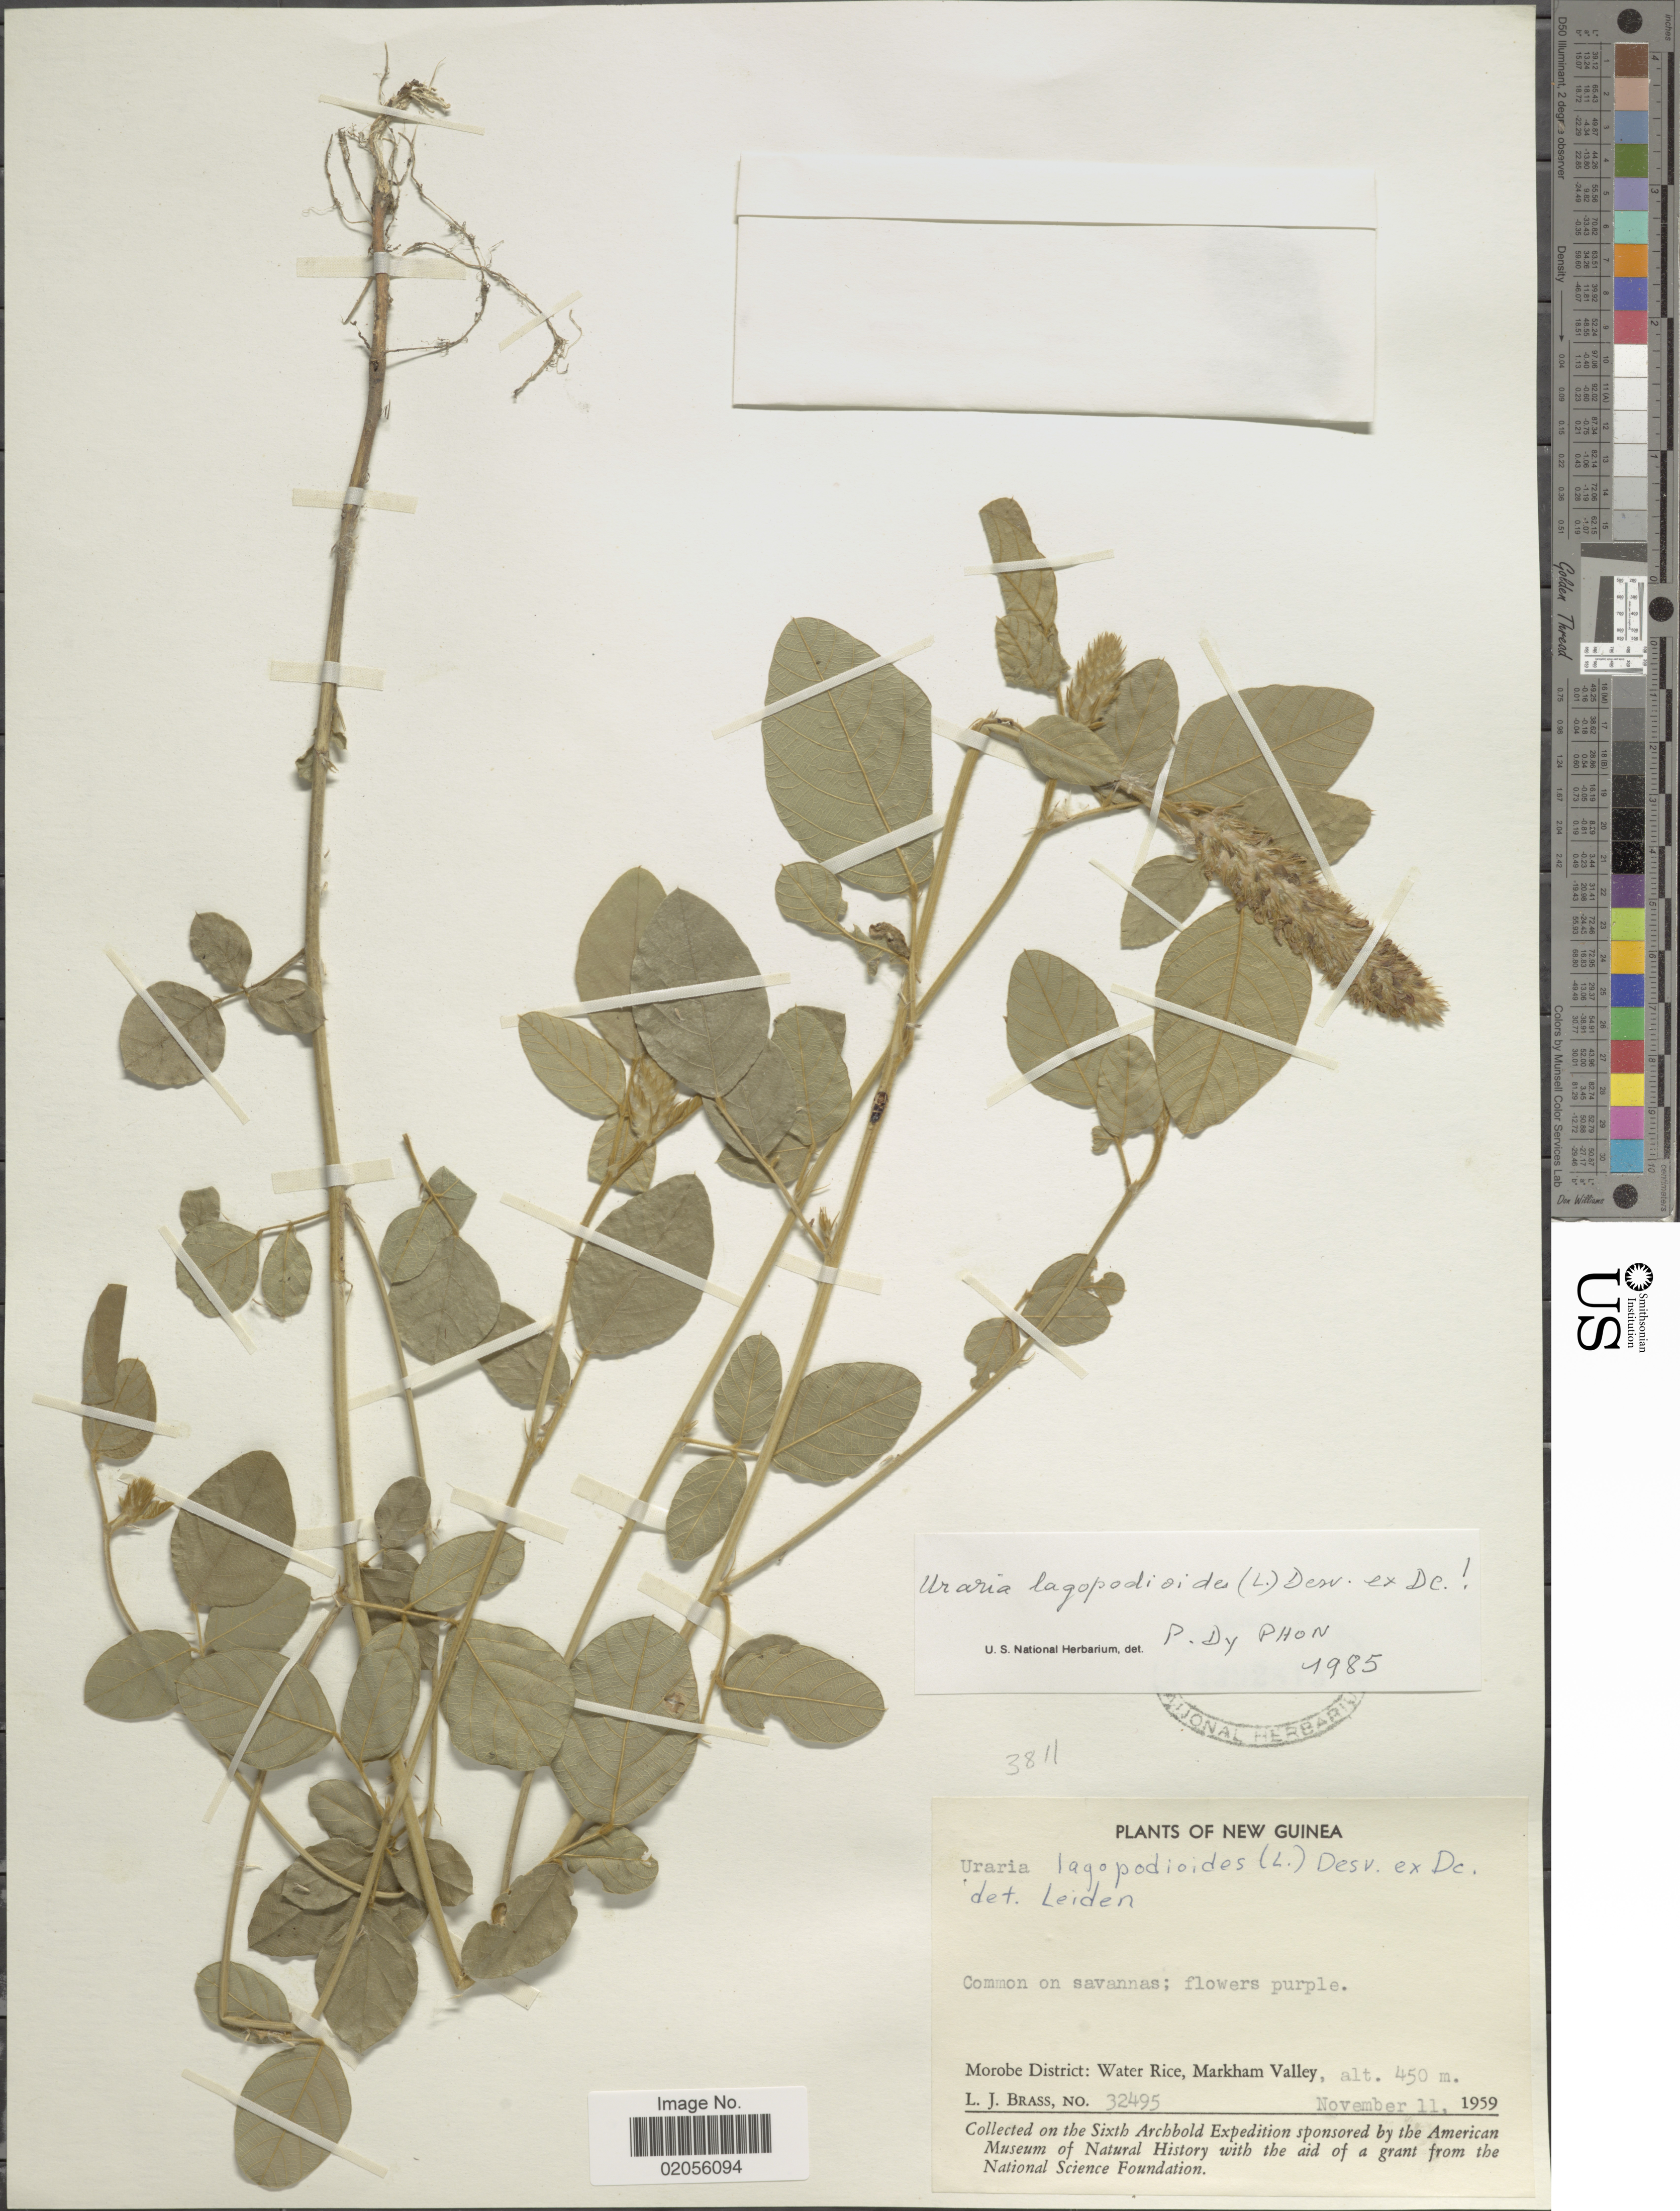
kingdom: Plantae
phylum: Tracheophyta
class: Magnoliopsida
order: Fabales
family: Fabaceae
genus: Uraria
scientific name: Uraria lagopodioides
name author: (L.) Desv. ex DC.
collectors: L. J. Brass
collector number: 32495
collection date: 1959-11-11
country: Papua New Guinea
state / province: Morobe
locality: New Guinea. Water Rice, Markham Valley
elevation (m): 450